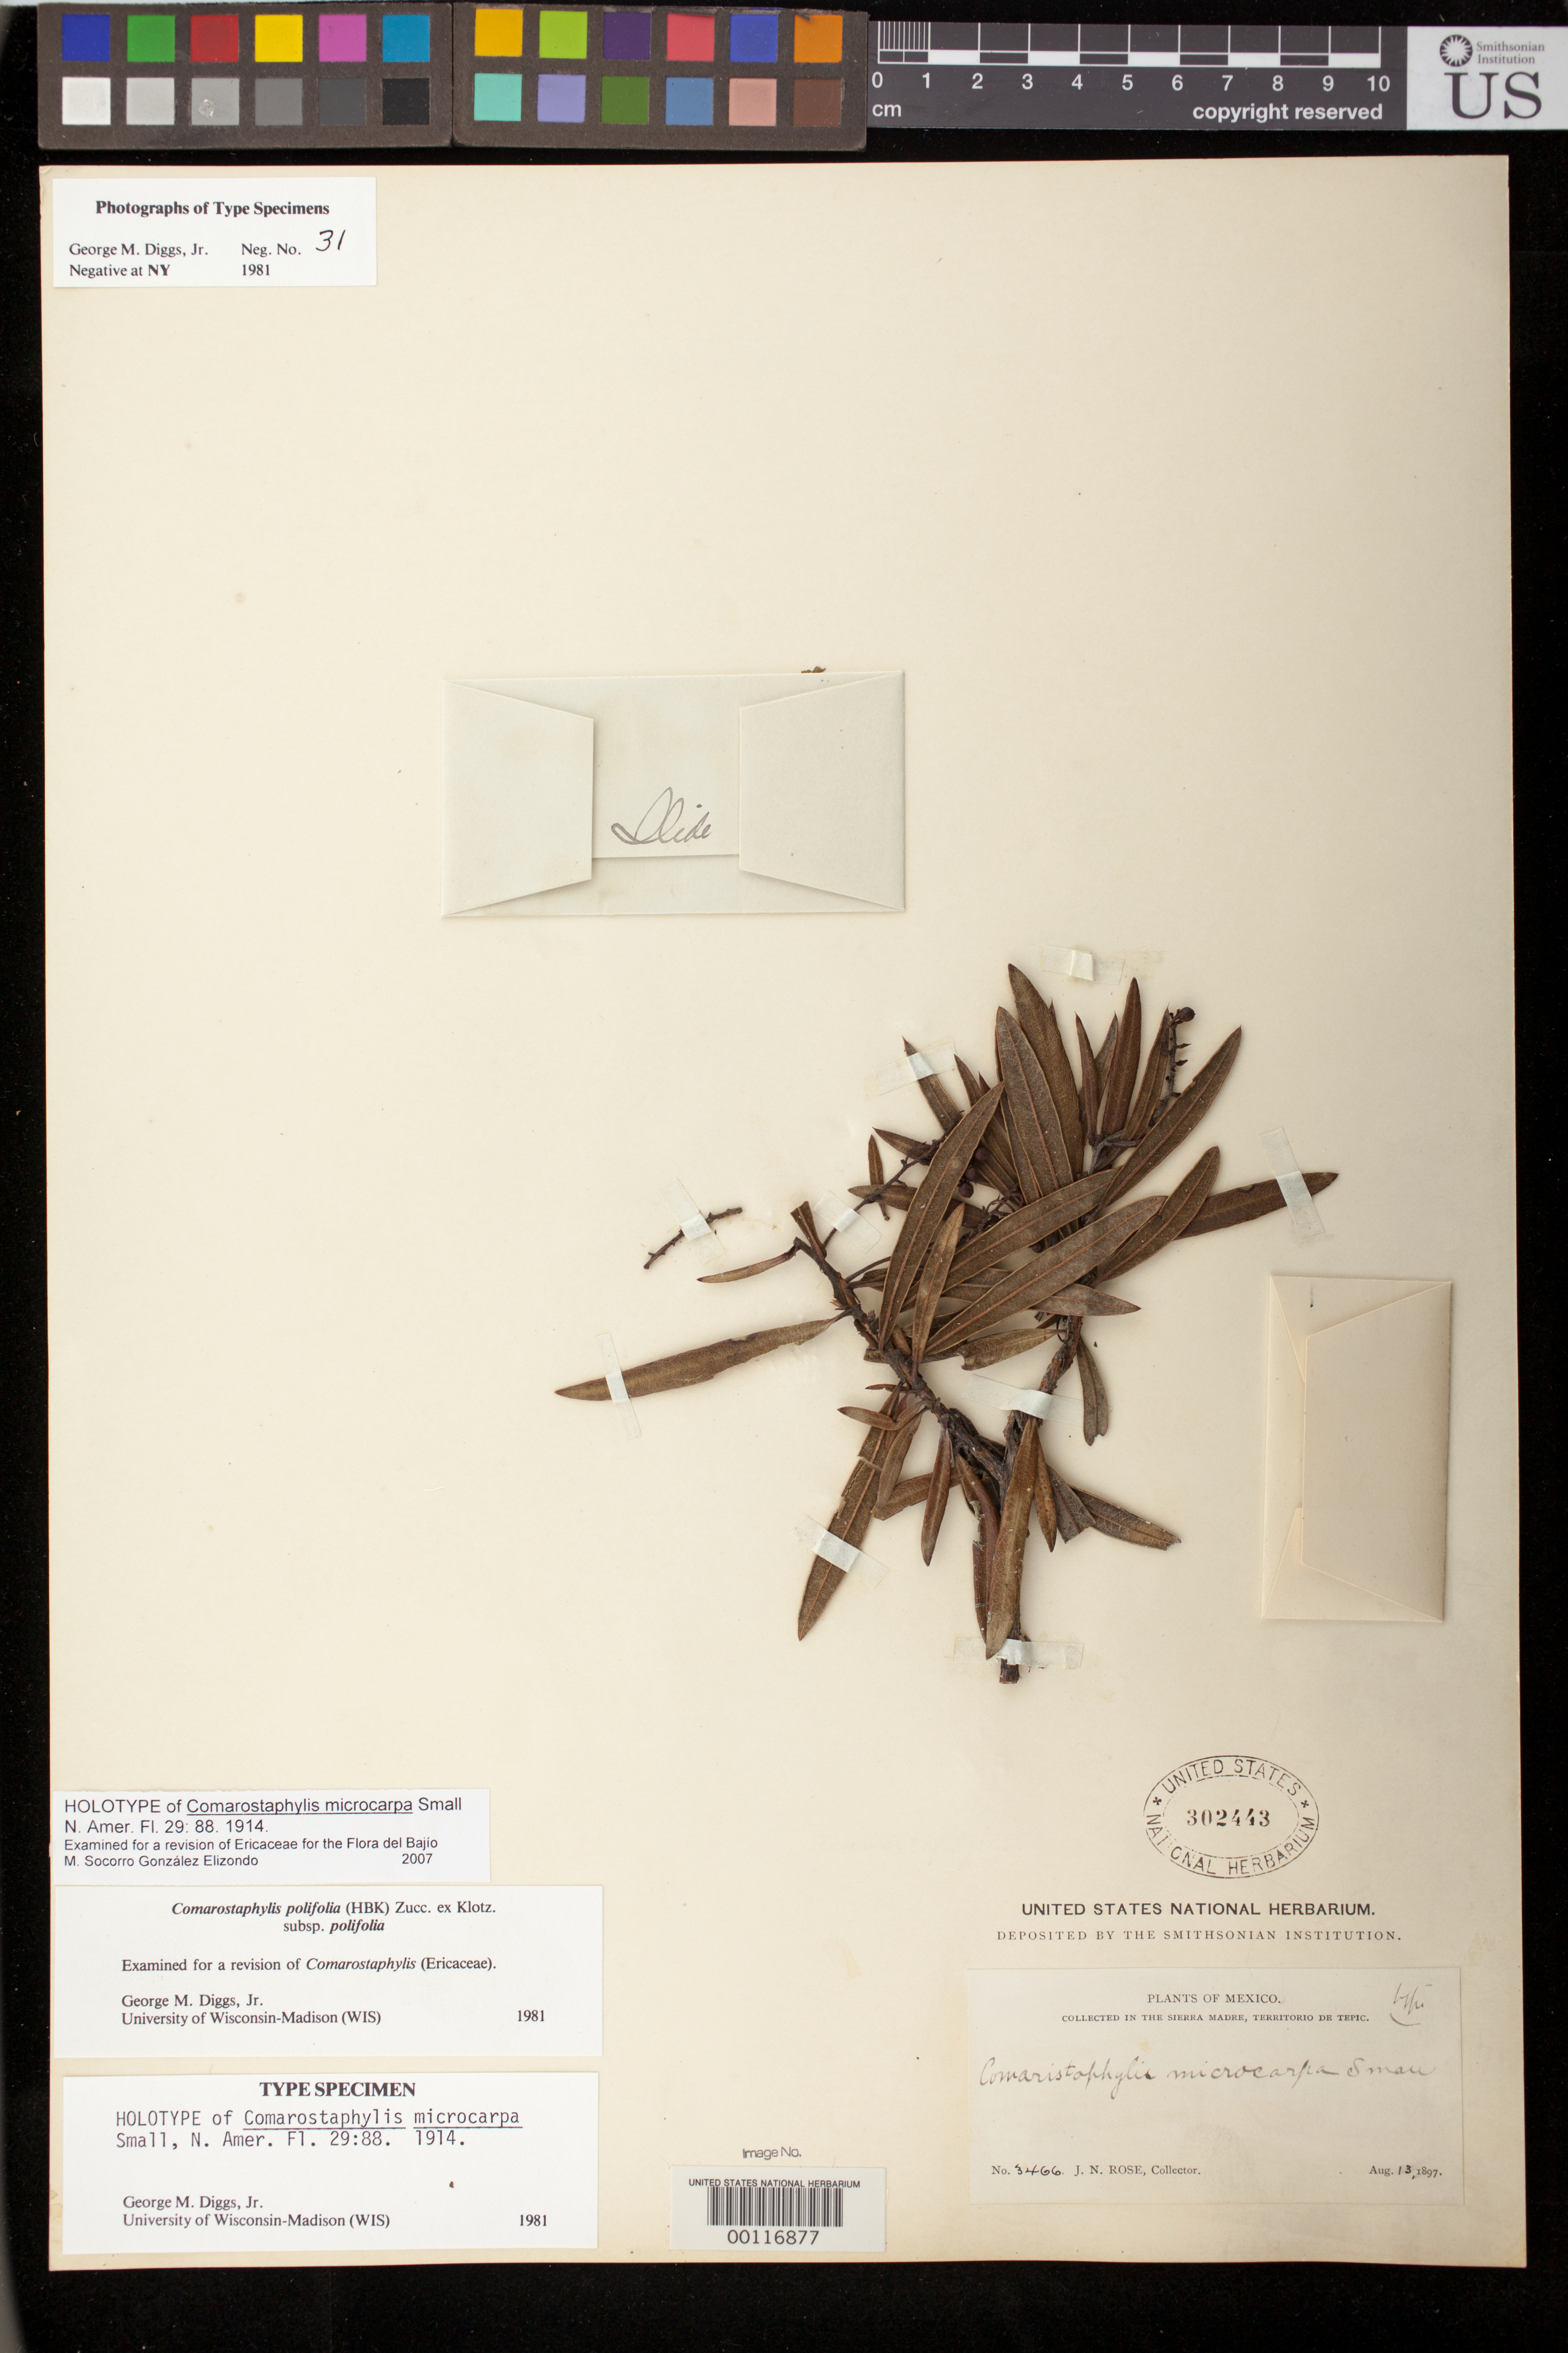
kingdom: Plantae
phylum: Tracheophyta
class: Magnoliopsida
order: Ericales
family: Ericaceae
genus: Comarostaphylis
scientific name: Comarostaphylis microcarpa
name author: Small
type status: Holotype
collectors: J. N. Rose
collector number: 3466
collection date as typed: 13 Aug 1897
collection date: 1897-08-13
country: Mexico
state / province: Nayarit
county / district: Tepic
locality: In the Sierra Madre.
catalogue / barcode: US 302443